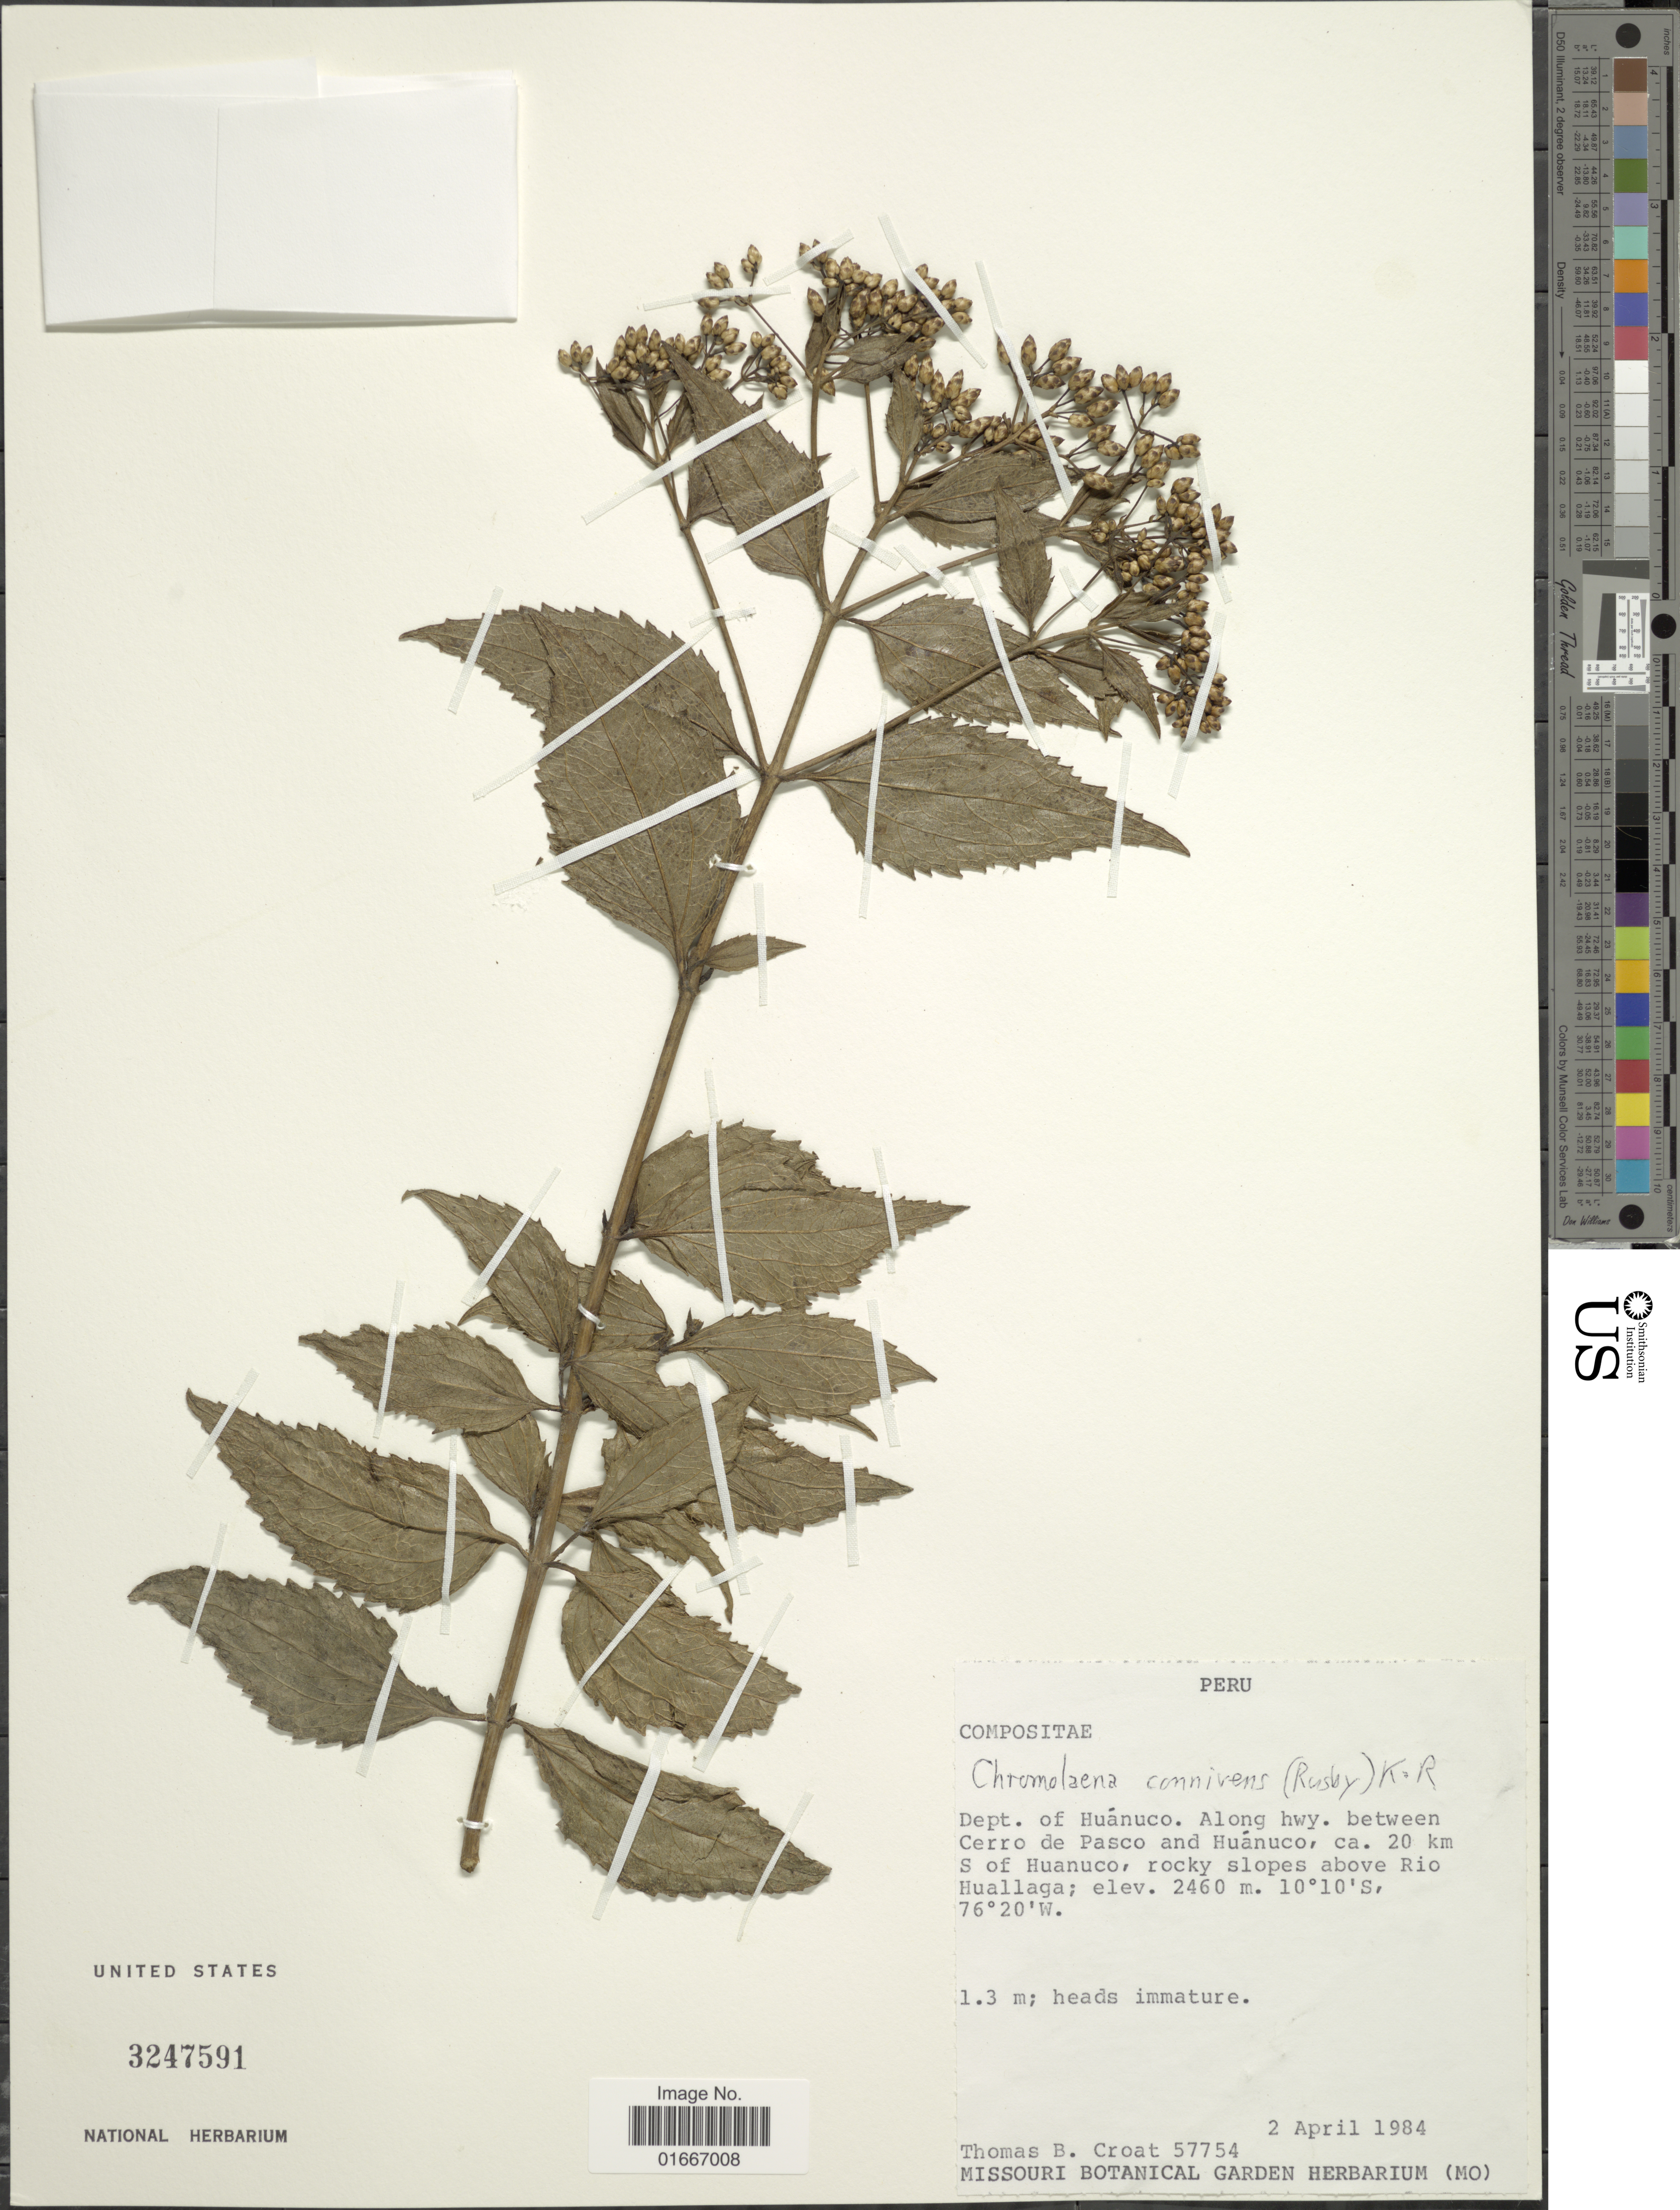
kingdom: Plantae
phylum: Tracheophyta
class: Magnoliopsida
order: Asterales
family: Asteraceae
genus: Chromolaena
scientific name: Chromolaena connivens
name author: (Rusby) R.M. King & H. Rob.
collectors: T. B. Croat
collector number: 57754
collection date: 1984-04-02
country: Peru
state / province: Huánuco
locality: Along hwy. between Cerro de Pasco and Huanuco, ca. 20 km S of Huanuco, rocky slopes above Rio Huallaga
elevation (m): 2460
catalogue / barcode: US 3247591